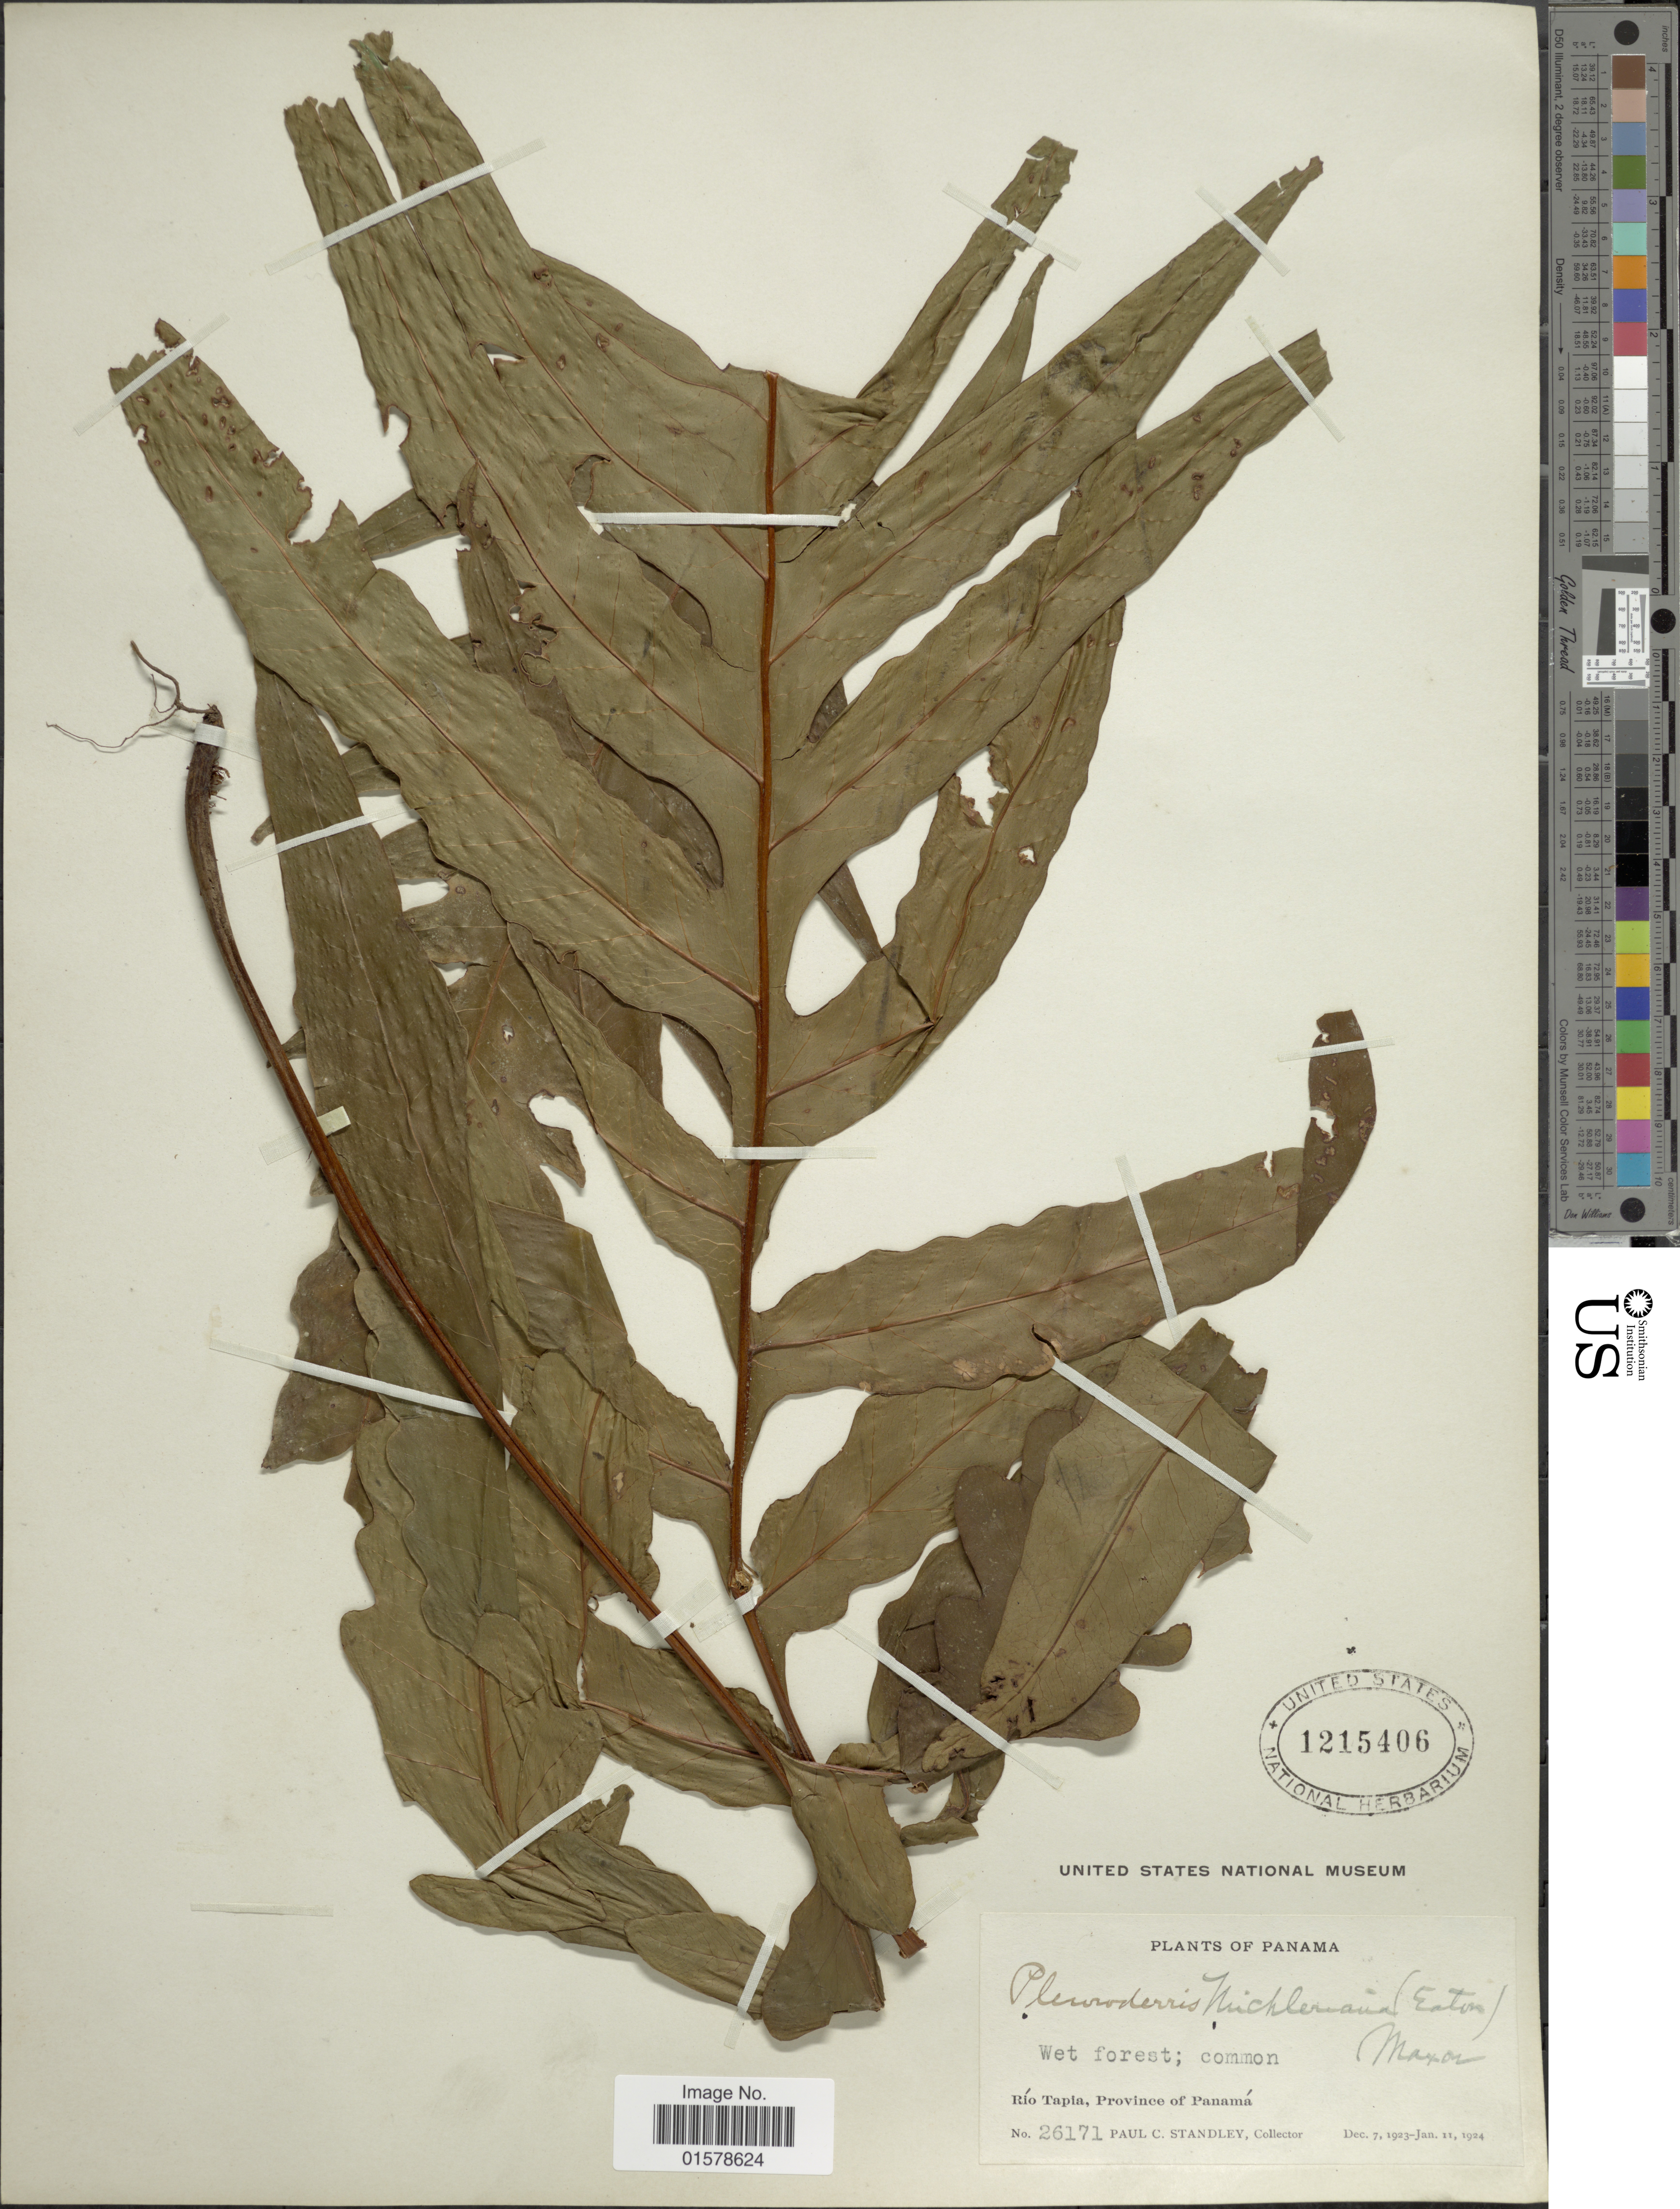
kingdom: Plantae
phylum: Tracheophyta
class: Polypodiopsida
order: Polypodiales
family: Tectariaceae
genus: Tectaria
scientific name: Tectaria x michleriana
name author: (D.C. Eaton) Lellinger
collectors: P. C. Standley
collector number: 26171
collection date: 1923-12-07/1924-01-11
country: Panama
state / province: Panamá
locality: Panama, Rio Tapia, Province of Panama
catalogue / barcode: US 1215406